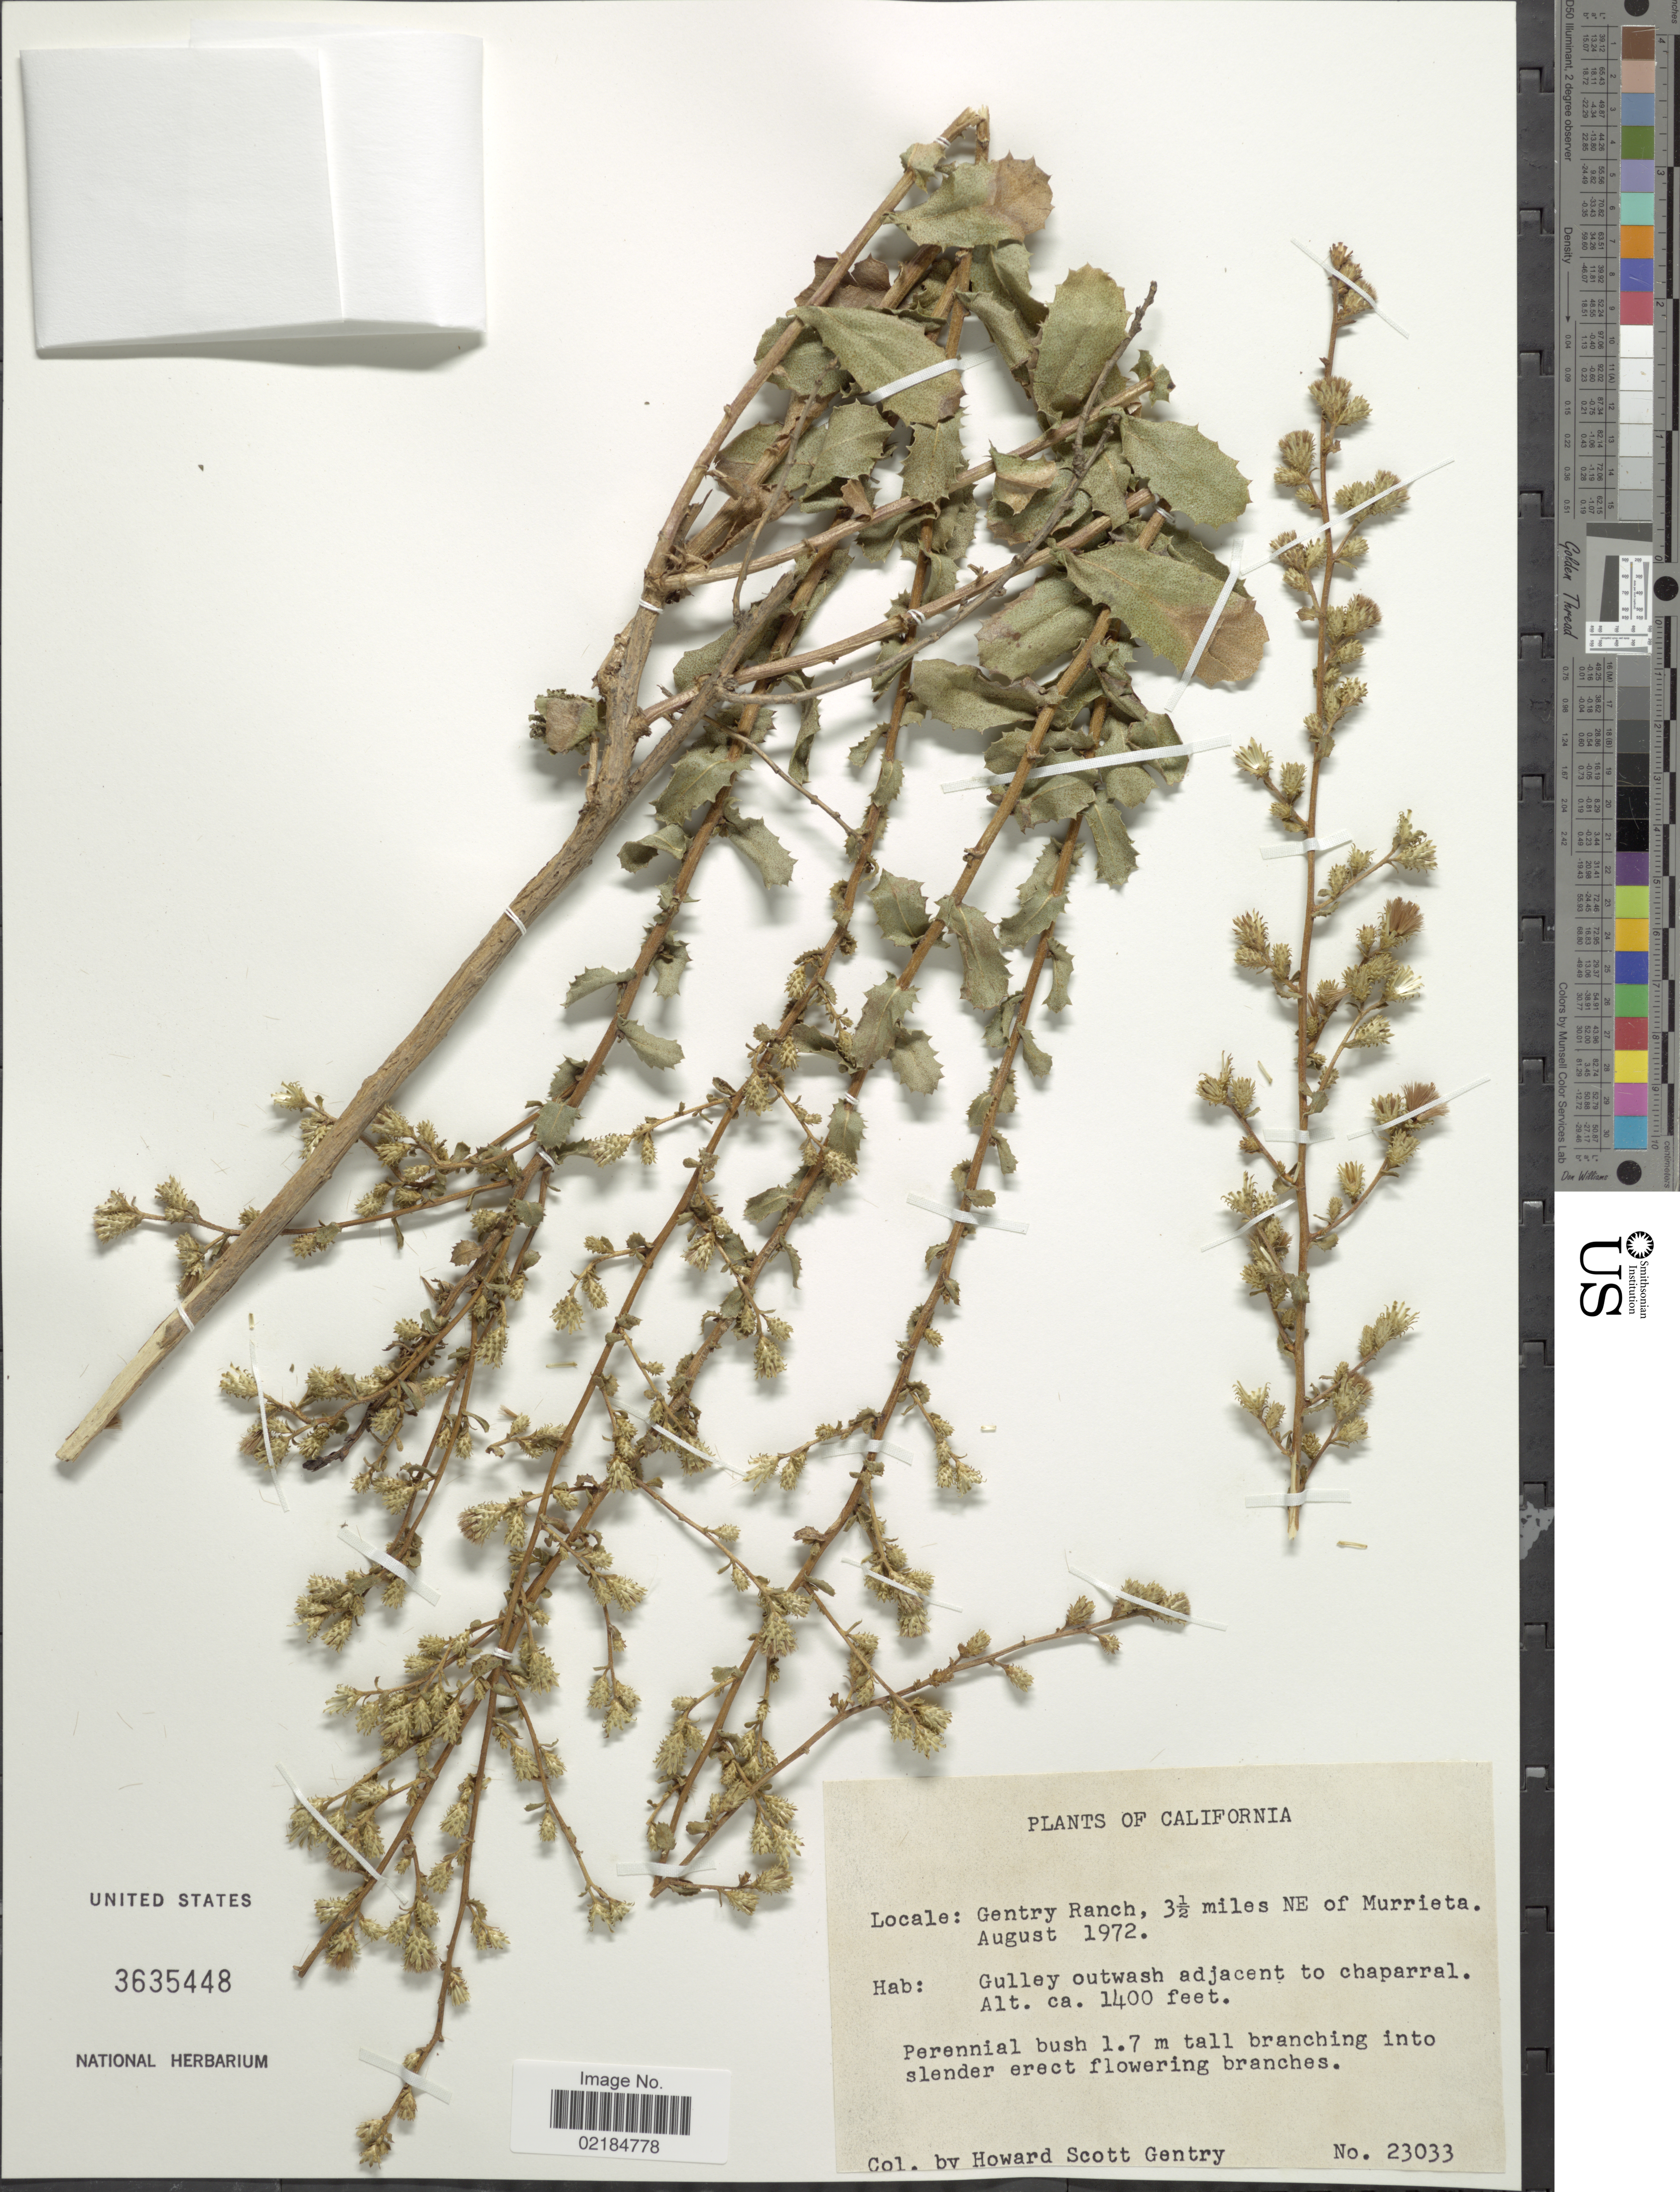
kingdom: Plantae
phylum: Tracheophyta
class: Magnoliopsida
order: Asterales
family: Asteraceae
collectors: H. S. Gentry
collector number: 23033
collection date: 1972-08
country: United States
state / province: California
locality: Gentry Ranch, 3½ miles NE of Murrieta, Gulley outwash adjacent to chaparral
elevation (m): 427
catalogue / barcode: US 3535884